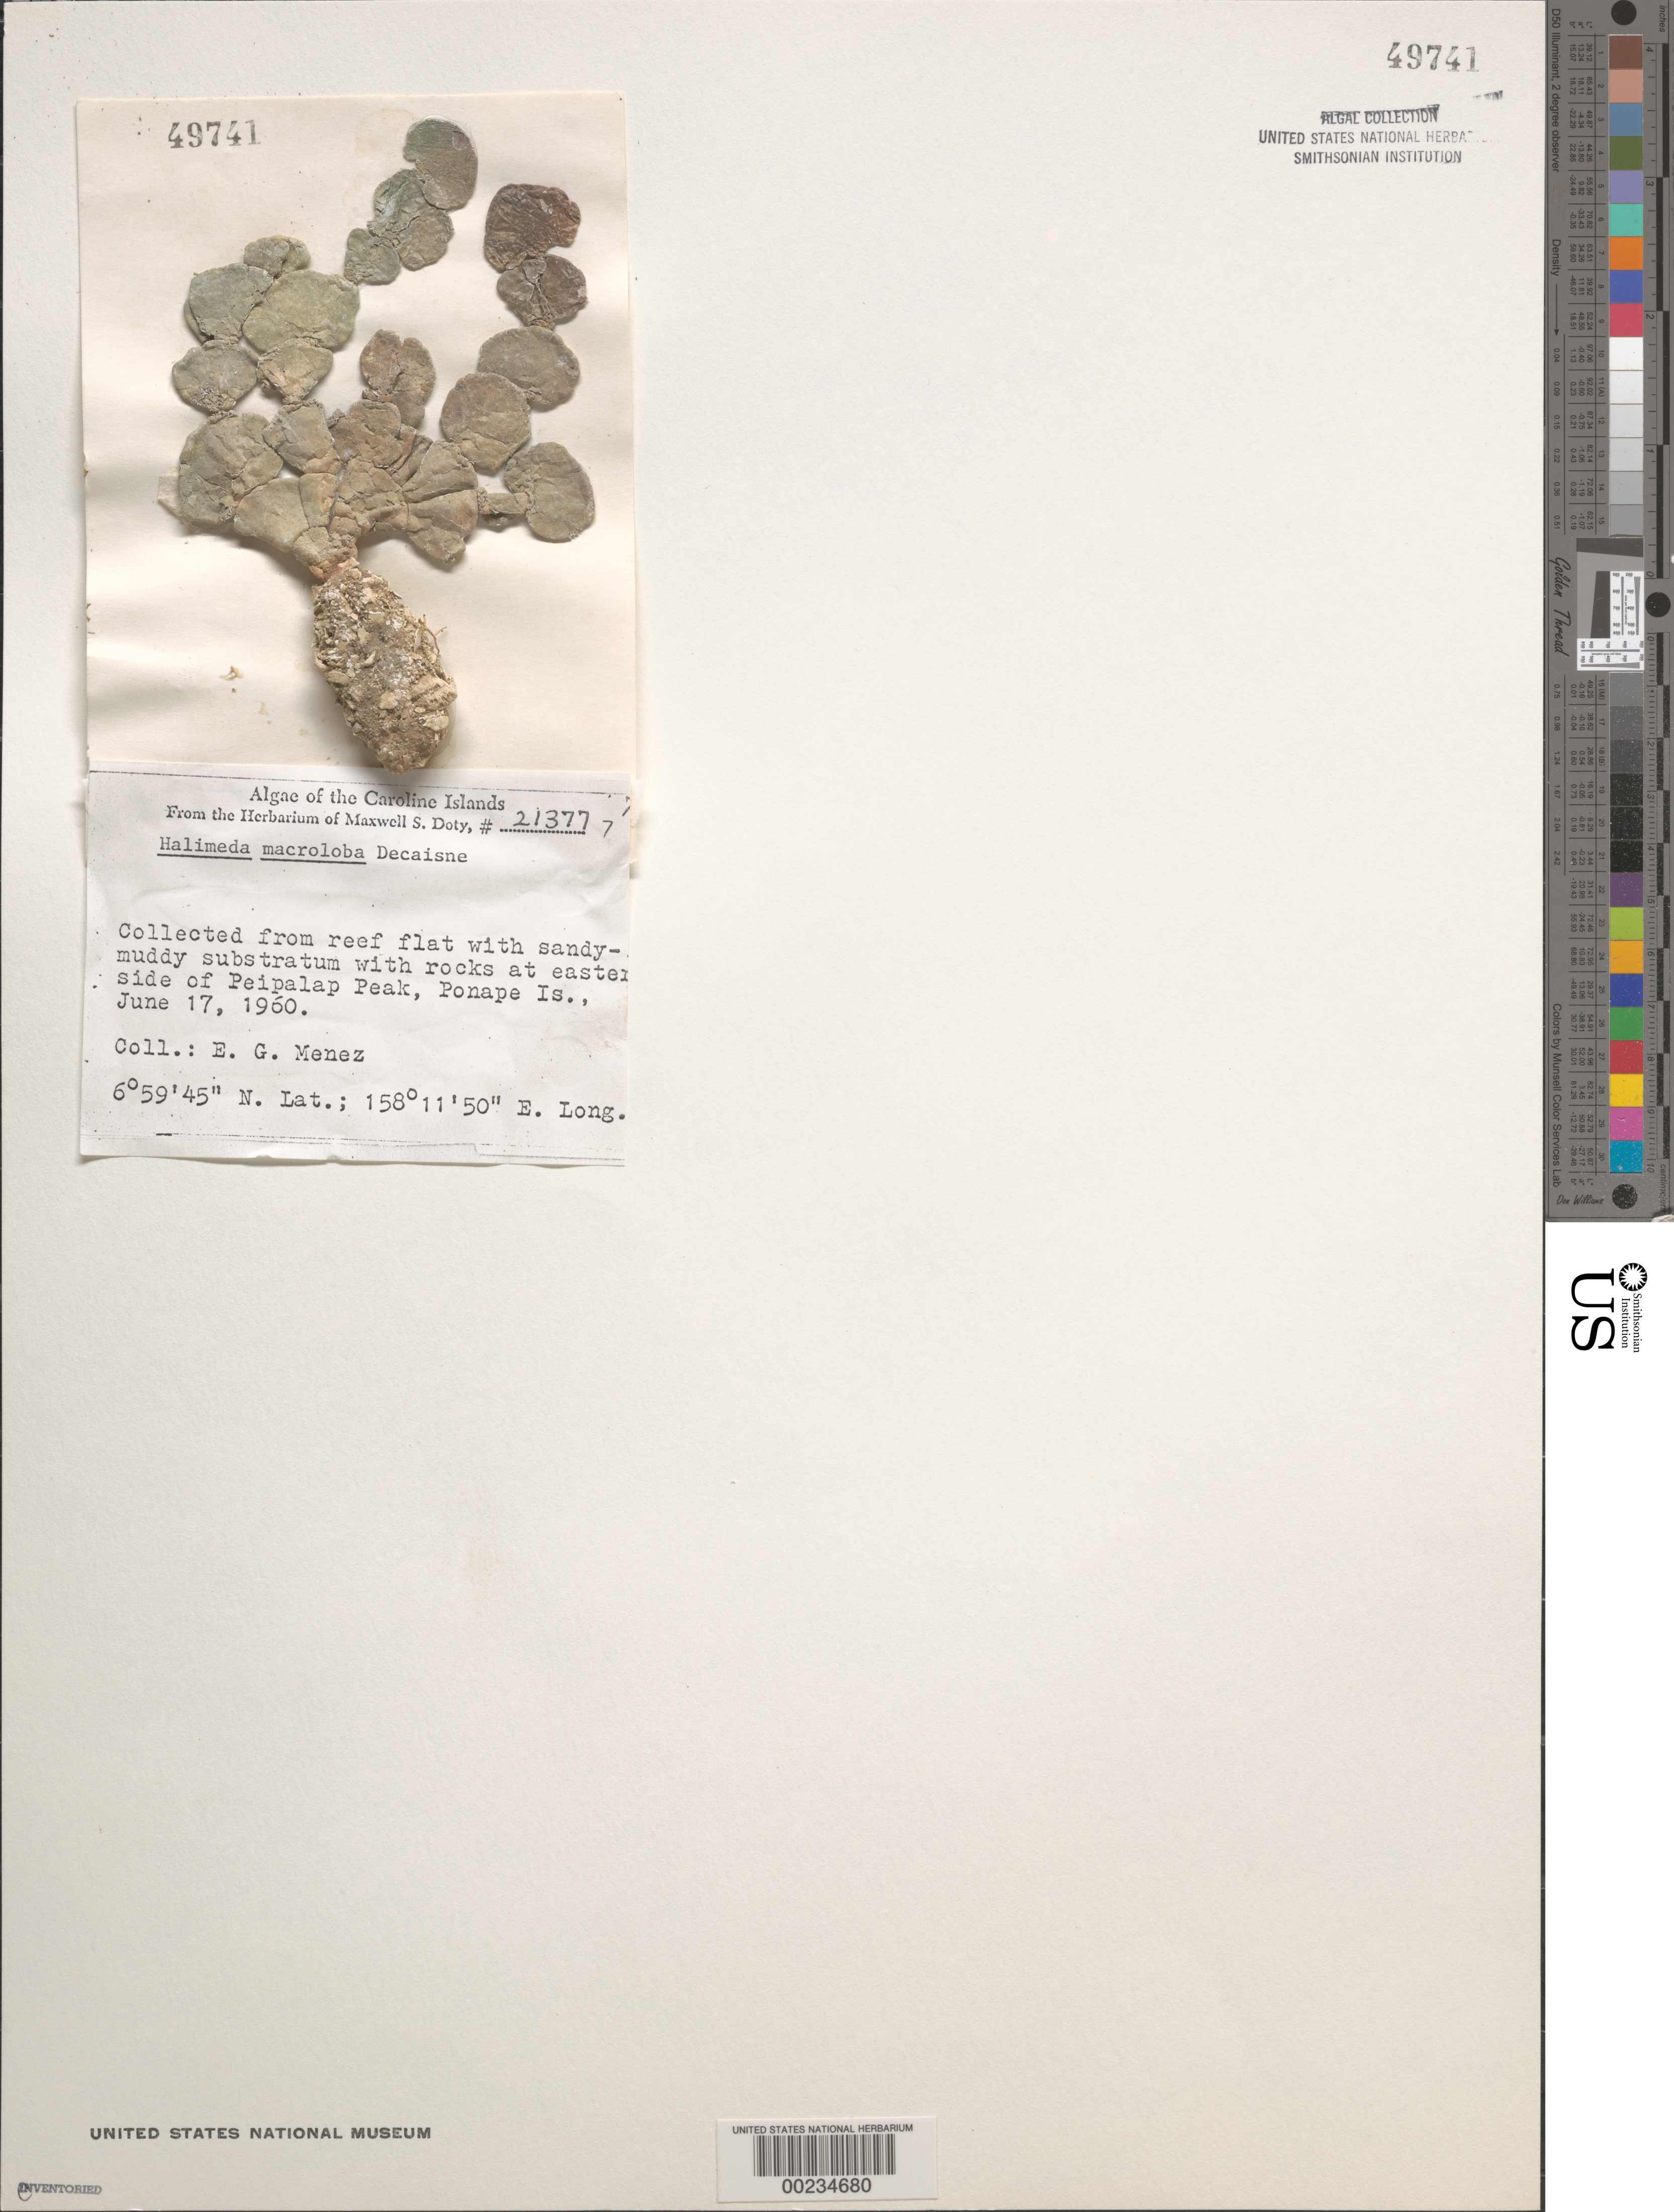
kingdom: Plantae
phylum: Chlorophyta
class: Ulvophyceae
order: Bryopsidales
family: Halimedaceae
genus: Halimeda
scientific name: Halimeda macroloba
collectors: Meñez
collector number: MSD 21377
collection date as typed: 17 Jun 1960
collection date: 1960-06-17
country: Micronesia, Federated States of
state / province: Pohnpei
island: Pohnpei [Ponape]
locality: Peipalap Peak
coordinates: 6 59' 45" N, 158 11' 50" E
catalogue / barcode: US 49741